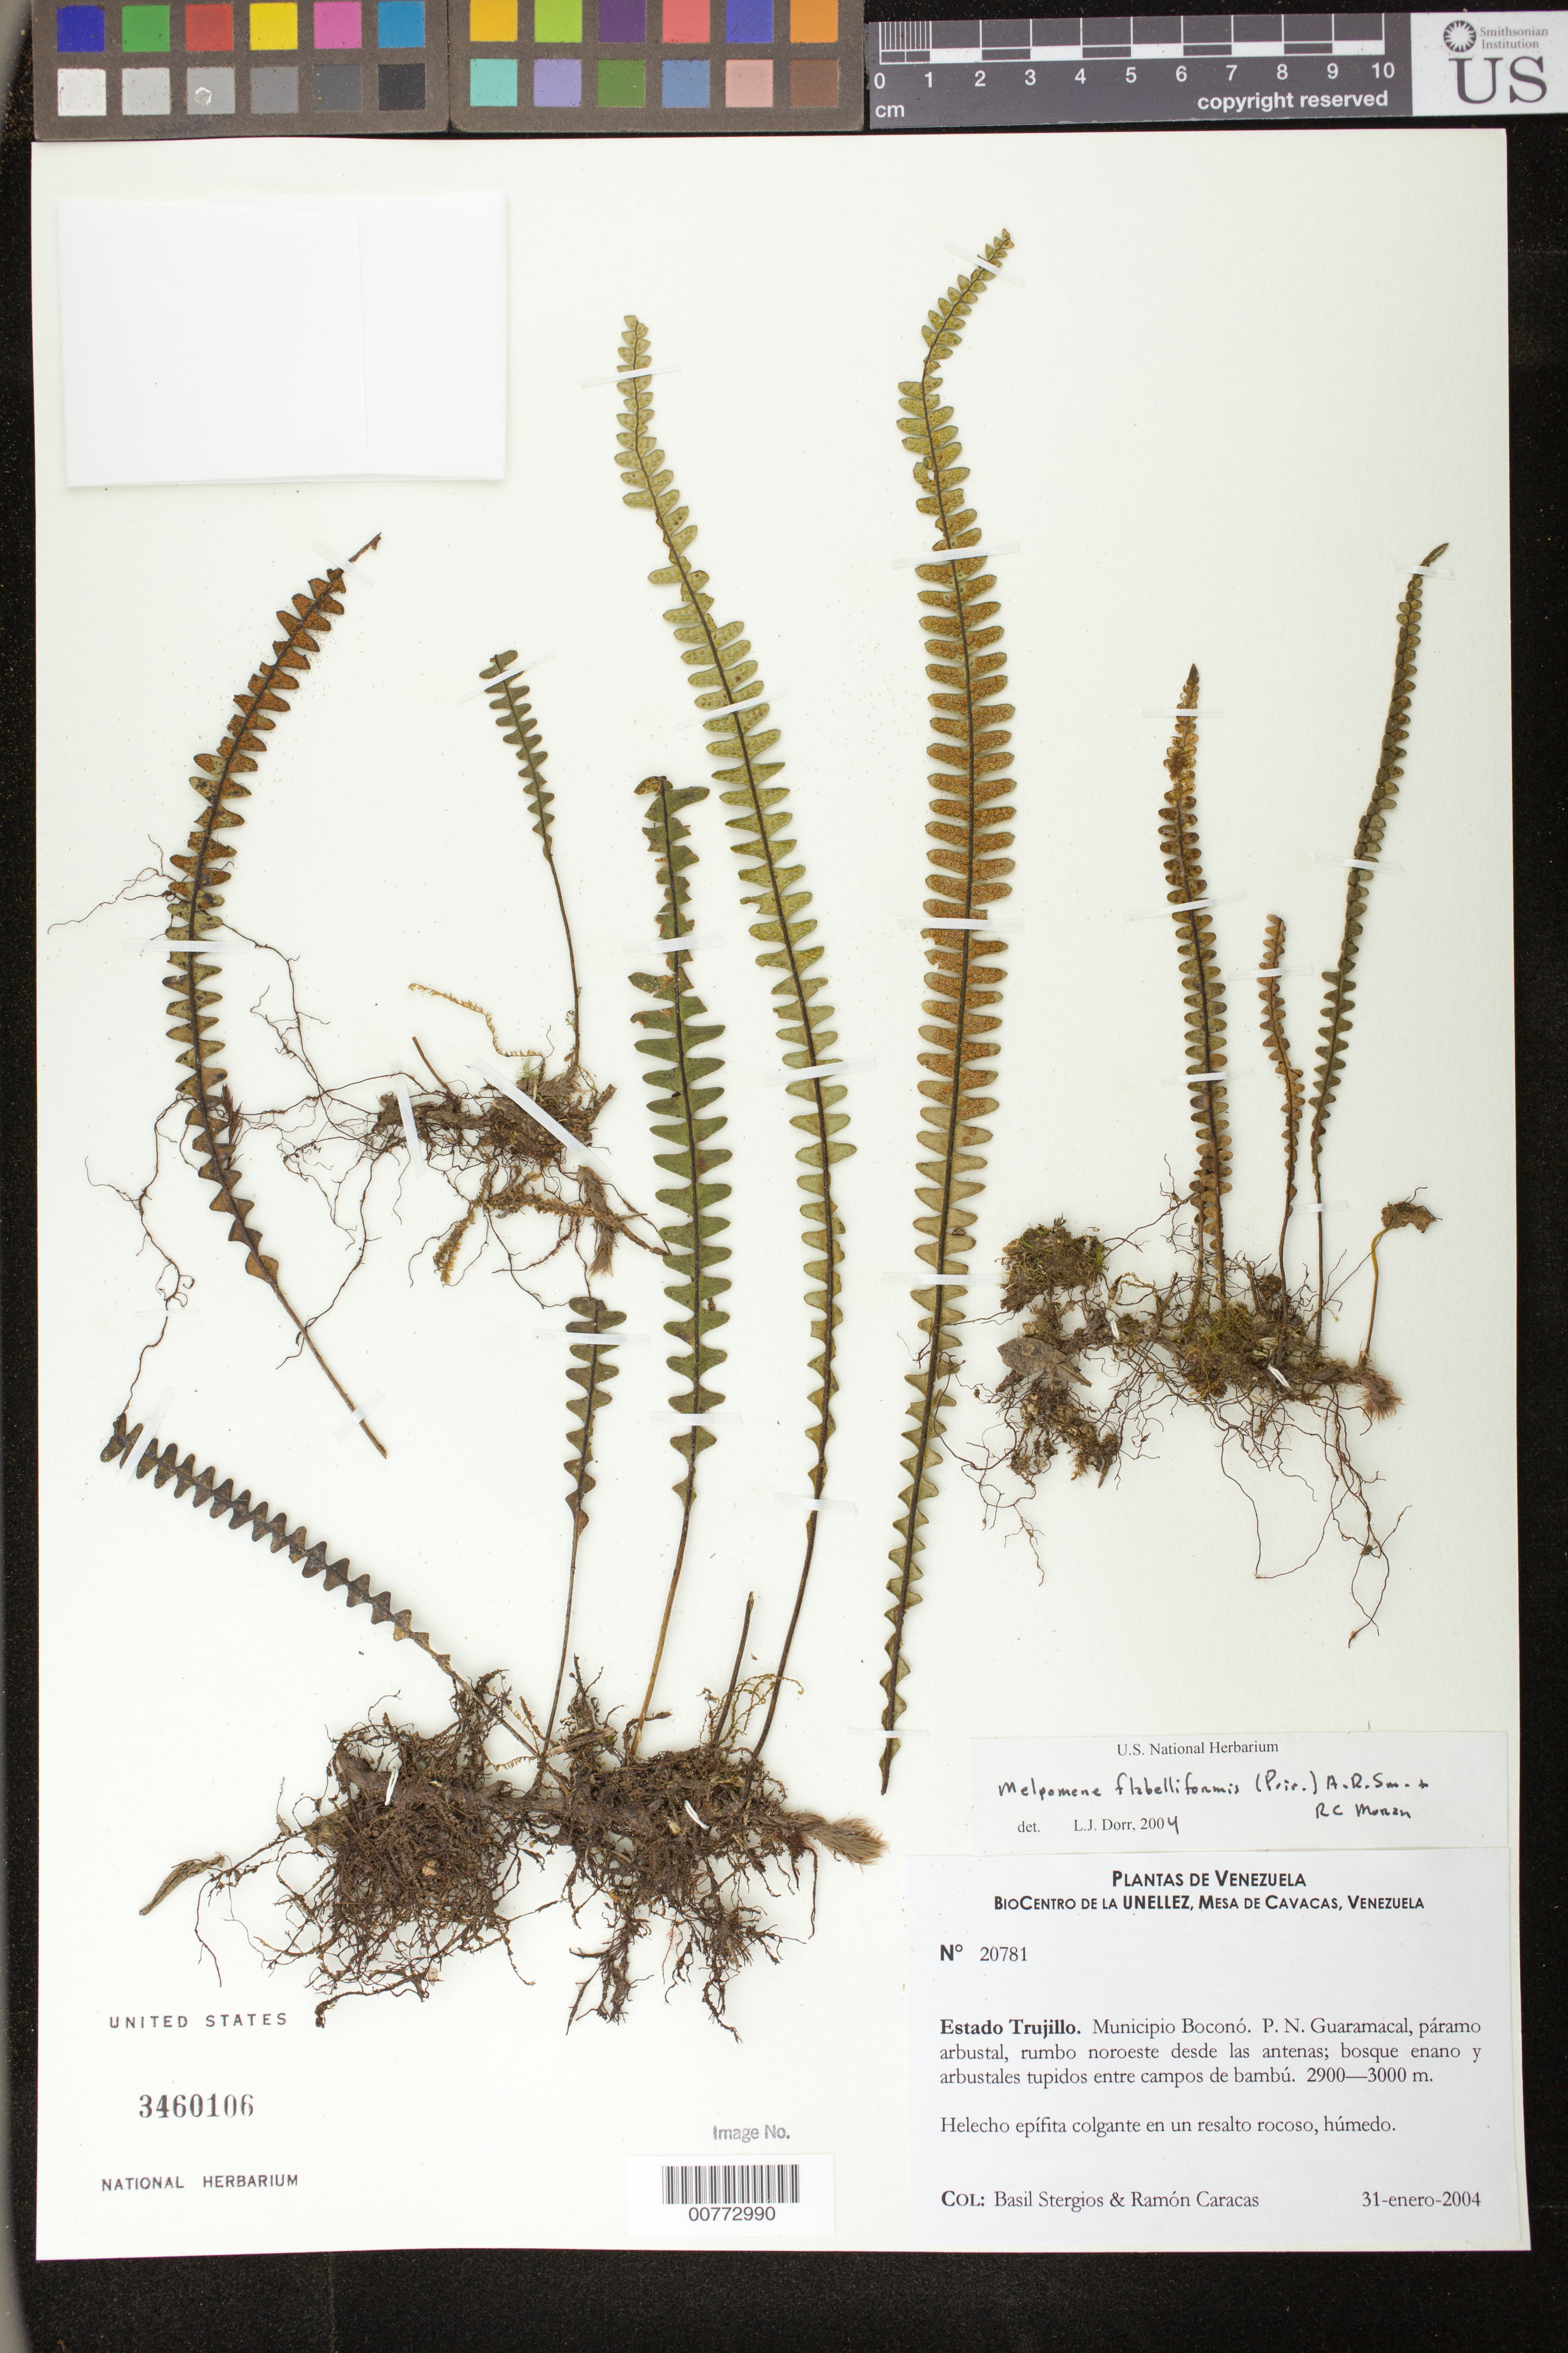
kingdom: Plantae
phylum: Tracheophyta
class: Polypodiopsida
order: Polypodiales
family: Polypodiaceae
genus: Melpomene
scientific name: Melpomene flabelliformis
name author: (Poir.) A.R. Sm. & R.C. Moran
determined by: Dorr, L. J., (BOT), Smithsonian Institution - National Museum of Natural History (UNITED STATES)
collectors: B. G. Stergios & R. Caracas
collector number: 20781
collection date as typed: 31 Jan 2004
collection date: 2004-01-31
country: Venezuela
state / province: Trujillo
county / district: Boconó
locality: Parque Nacional Guaramacal, rumbo NE desde las antenas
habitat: Páramo arbustal.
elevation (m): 2900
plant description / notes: PORT, UC, US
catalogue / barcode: US 3460106